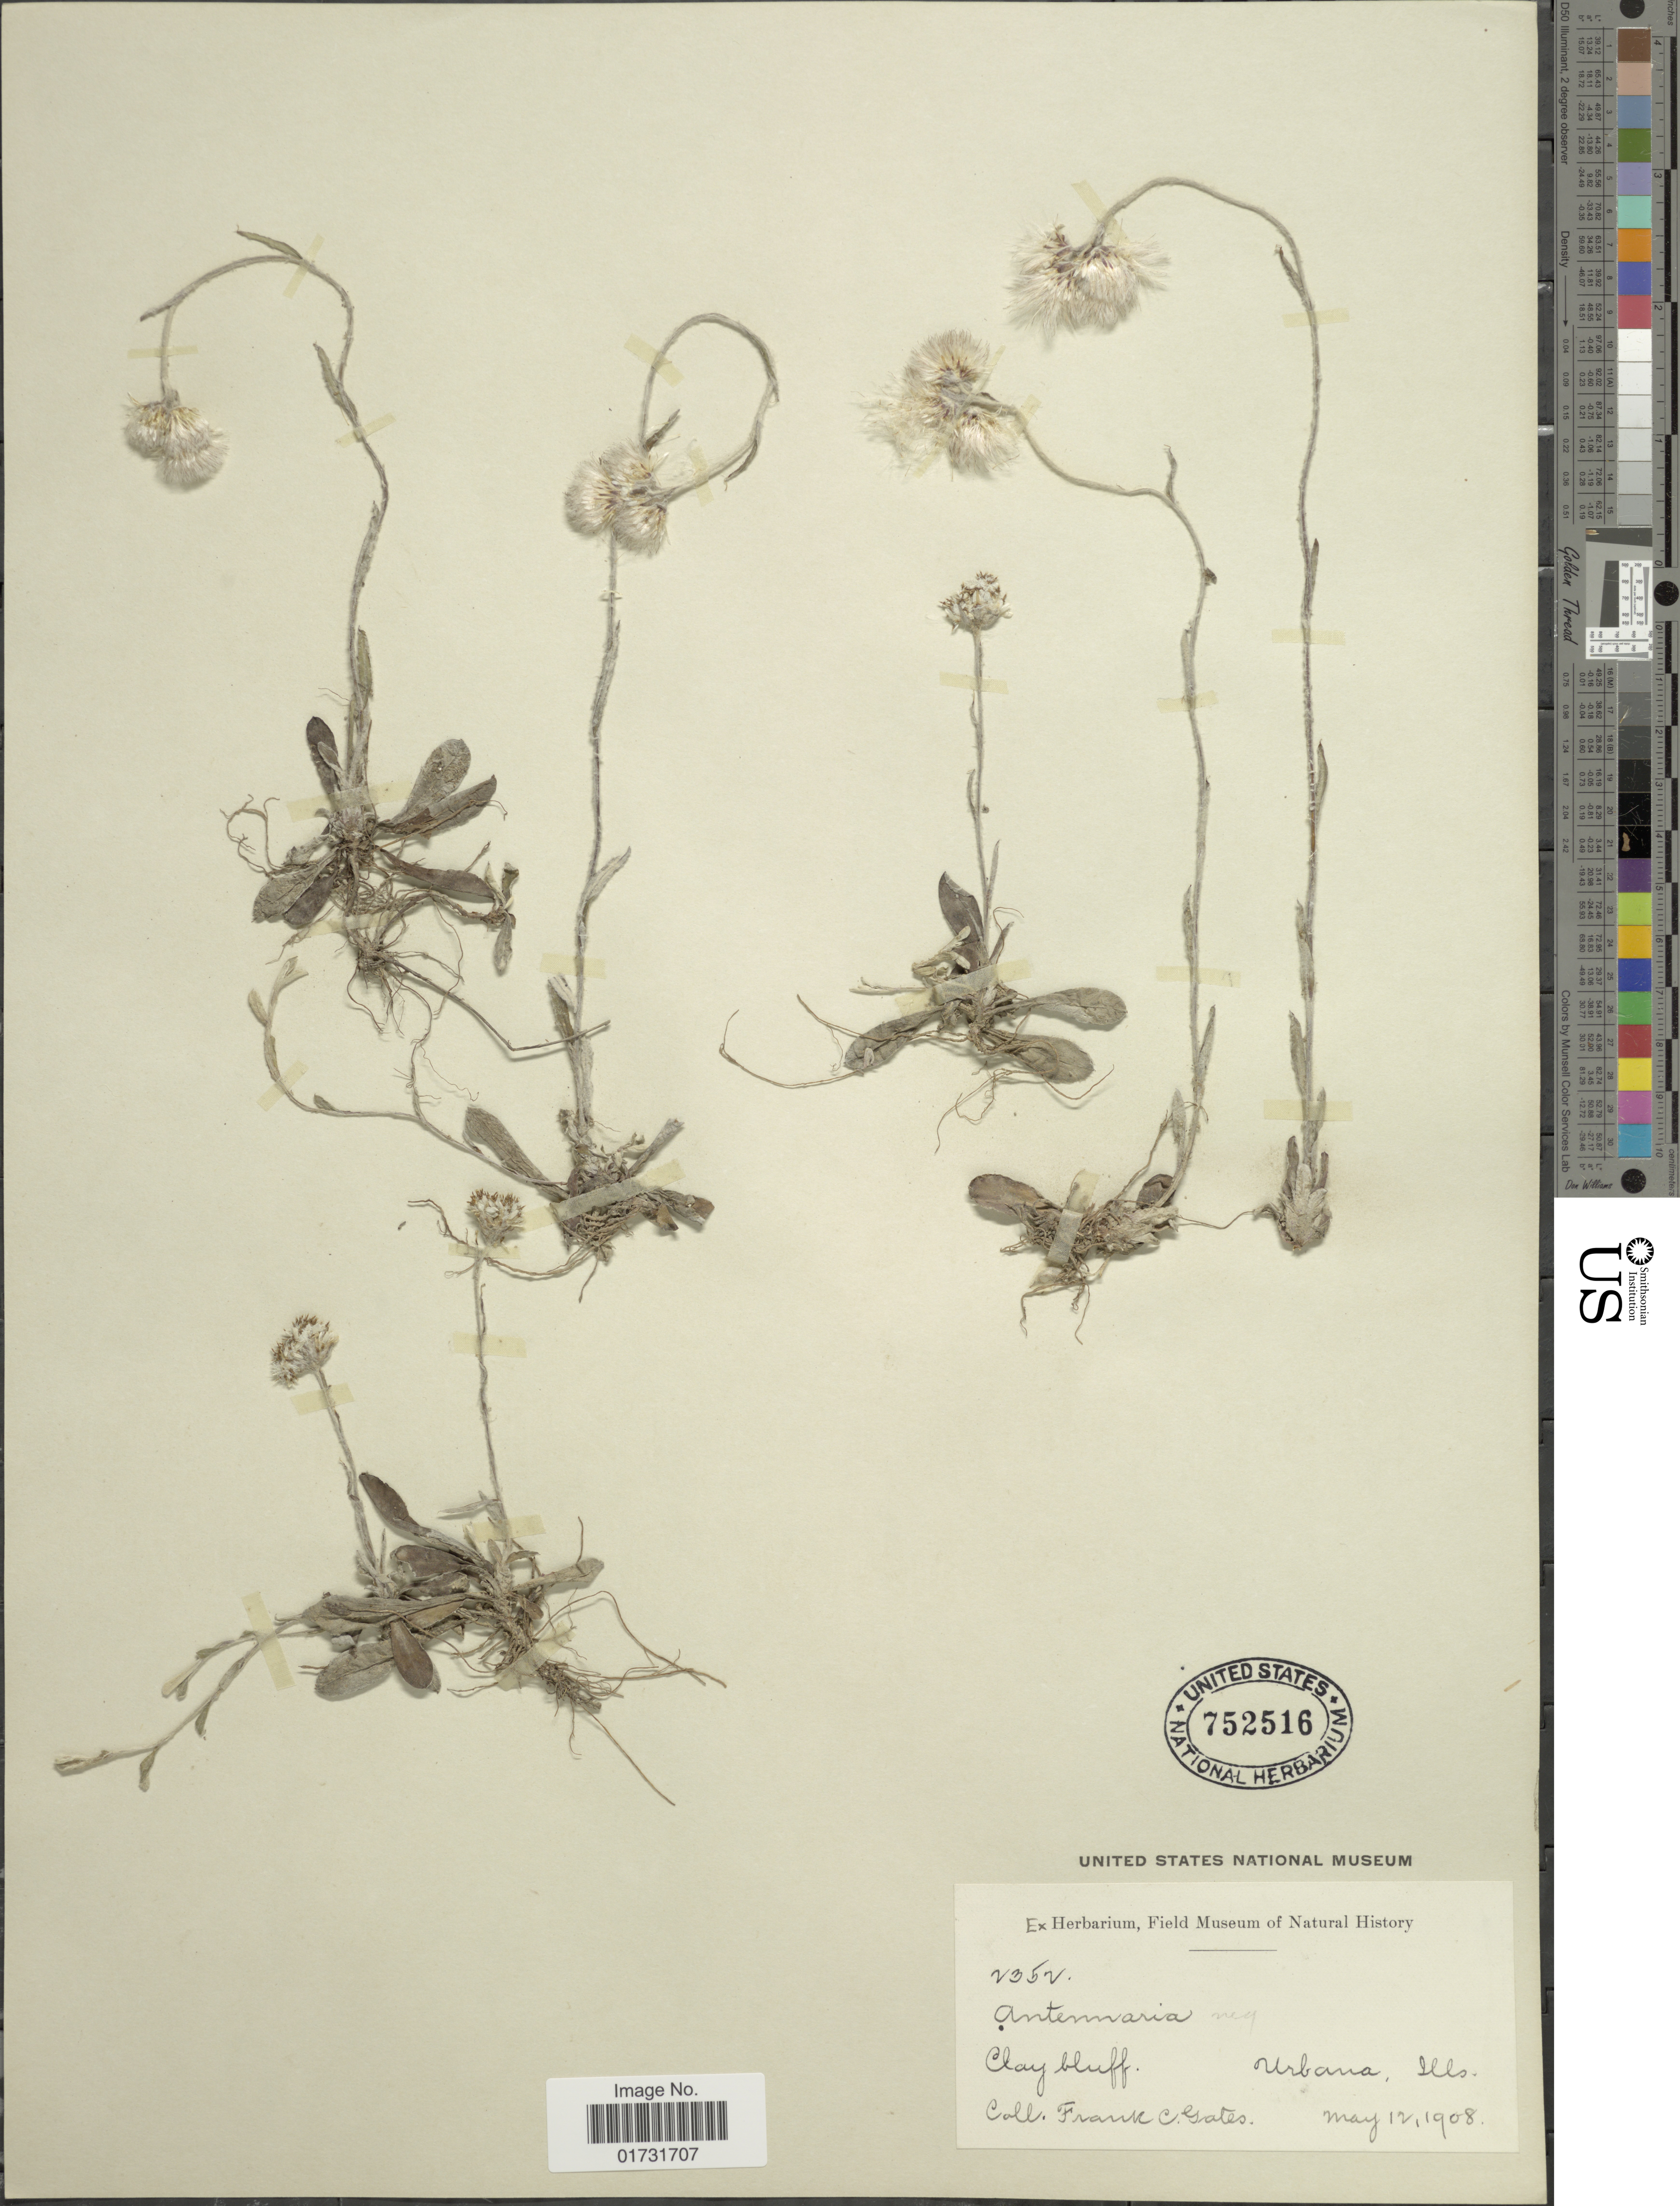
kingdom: Plantae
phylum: Tracheophyta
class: Magnoliopsida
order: Asterales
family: Asteraceae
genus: Antennaria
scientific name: Antennaria neglecta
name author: Greene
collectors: F. C. Gates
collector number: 2352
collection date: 1908-05-12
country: United States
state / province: Illinois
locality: Urbana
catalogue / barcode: US 752516